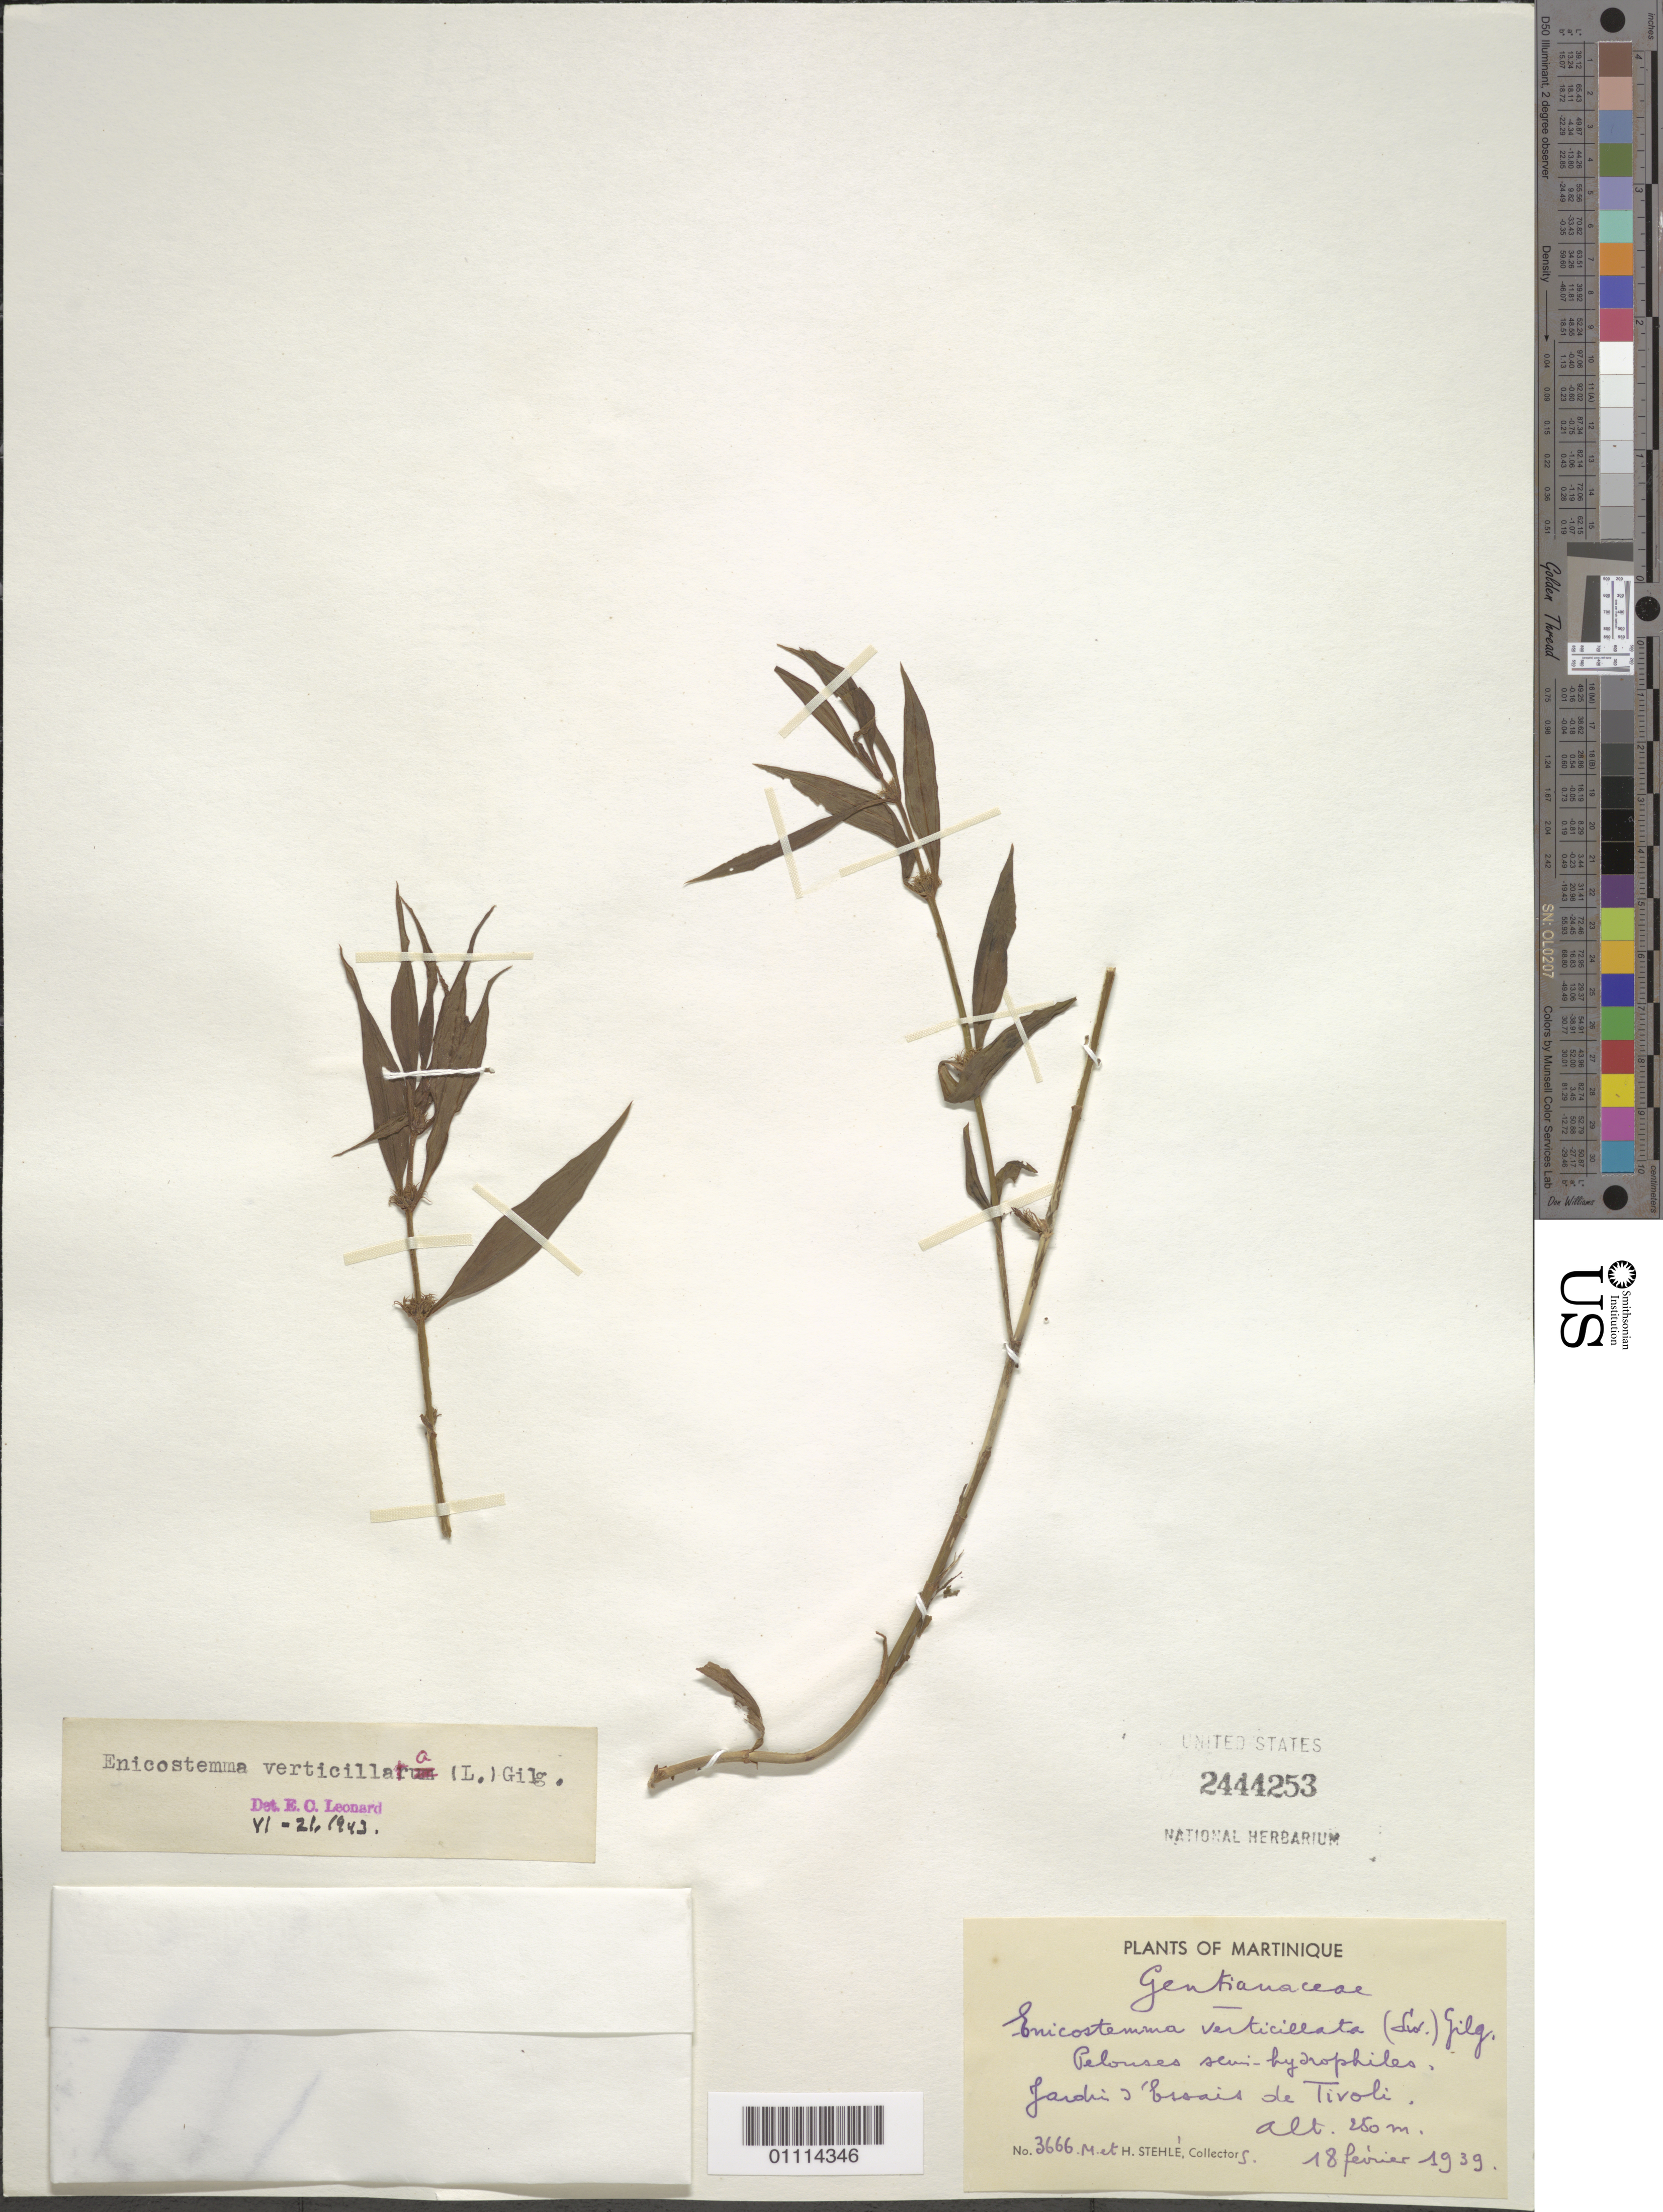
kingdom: Plantae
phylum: Tracheophyta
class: Magnoliopsida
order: Gentianales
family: Gentianaceae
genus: Enicostema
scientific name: Enicostema verticillatum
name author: (L.) Engl.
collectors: M. Stehlé & H. Stehlé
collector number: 3666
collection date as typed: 18 Feb 1939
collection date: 1939-02-18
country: Martinique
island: Martinique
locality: Pelouses seui-hydrophiles. Jardin y 'Essais de Tivoli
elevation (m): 250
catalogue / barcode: US 2444253